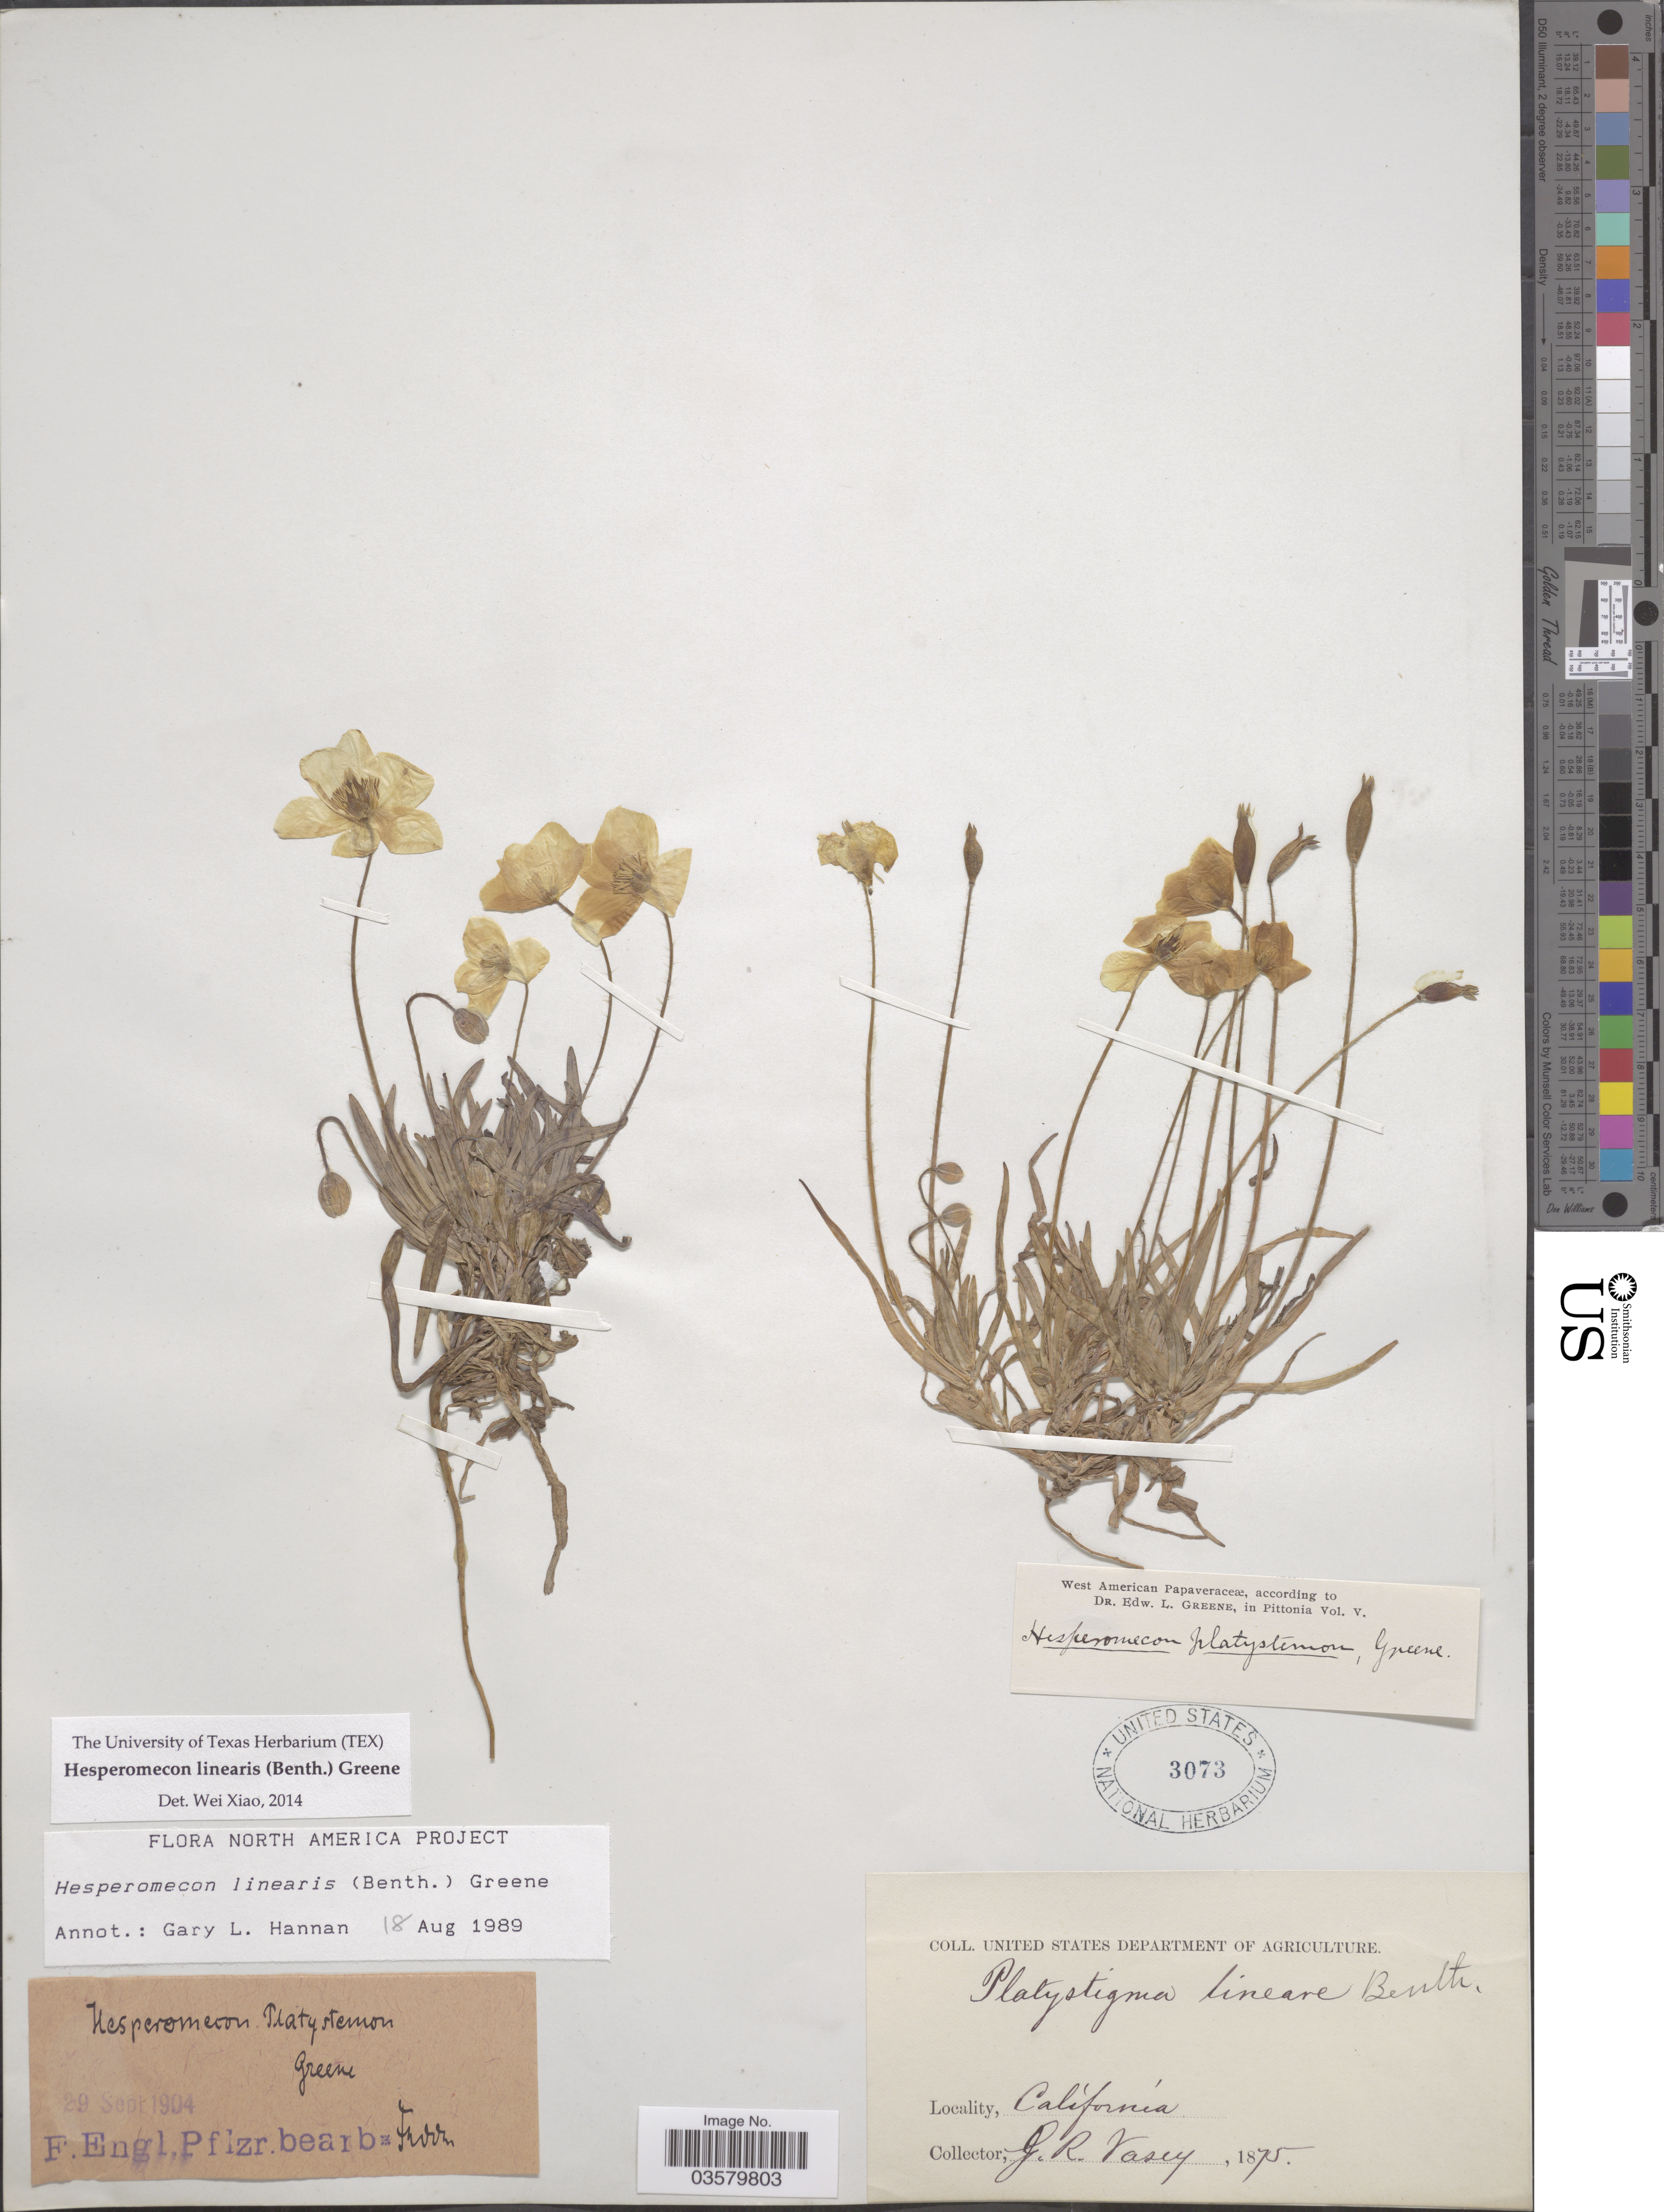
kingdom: Plantae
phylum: Tracheophyta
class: Magnoliopsida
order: Ranunculales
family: Papaveraceae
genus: Platystigma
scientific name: Platystigma lineare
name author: Benth.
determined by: Strong, M. T., (US), Smithsonian Institution - National Museum of Natural History (UNITED STATES)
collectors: G. R. Vasey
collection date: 1875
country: United States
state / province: California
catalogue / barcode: US 3073